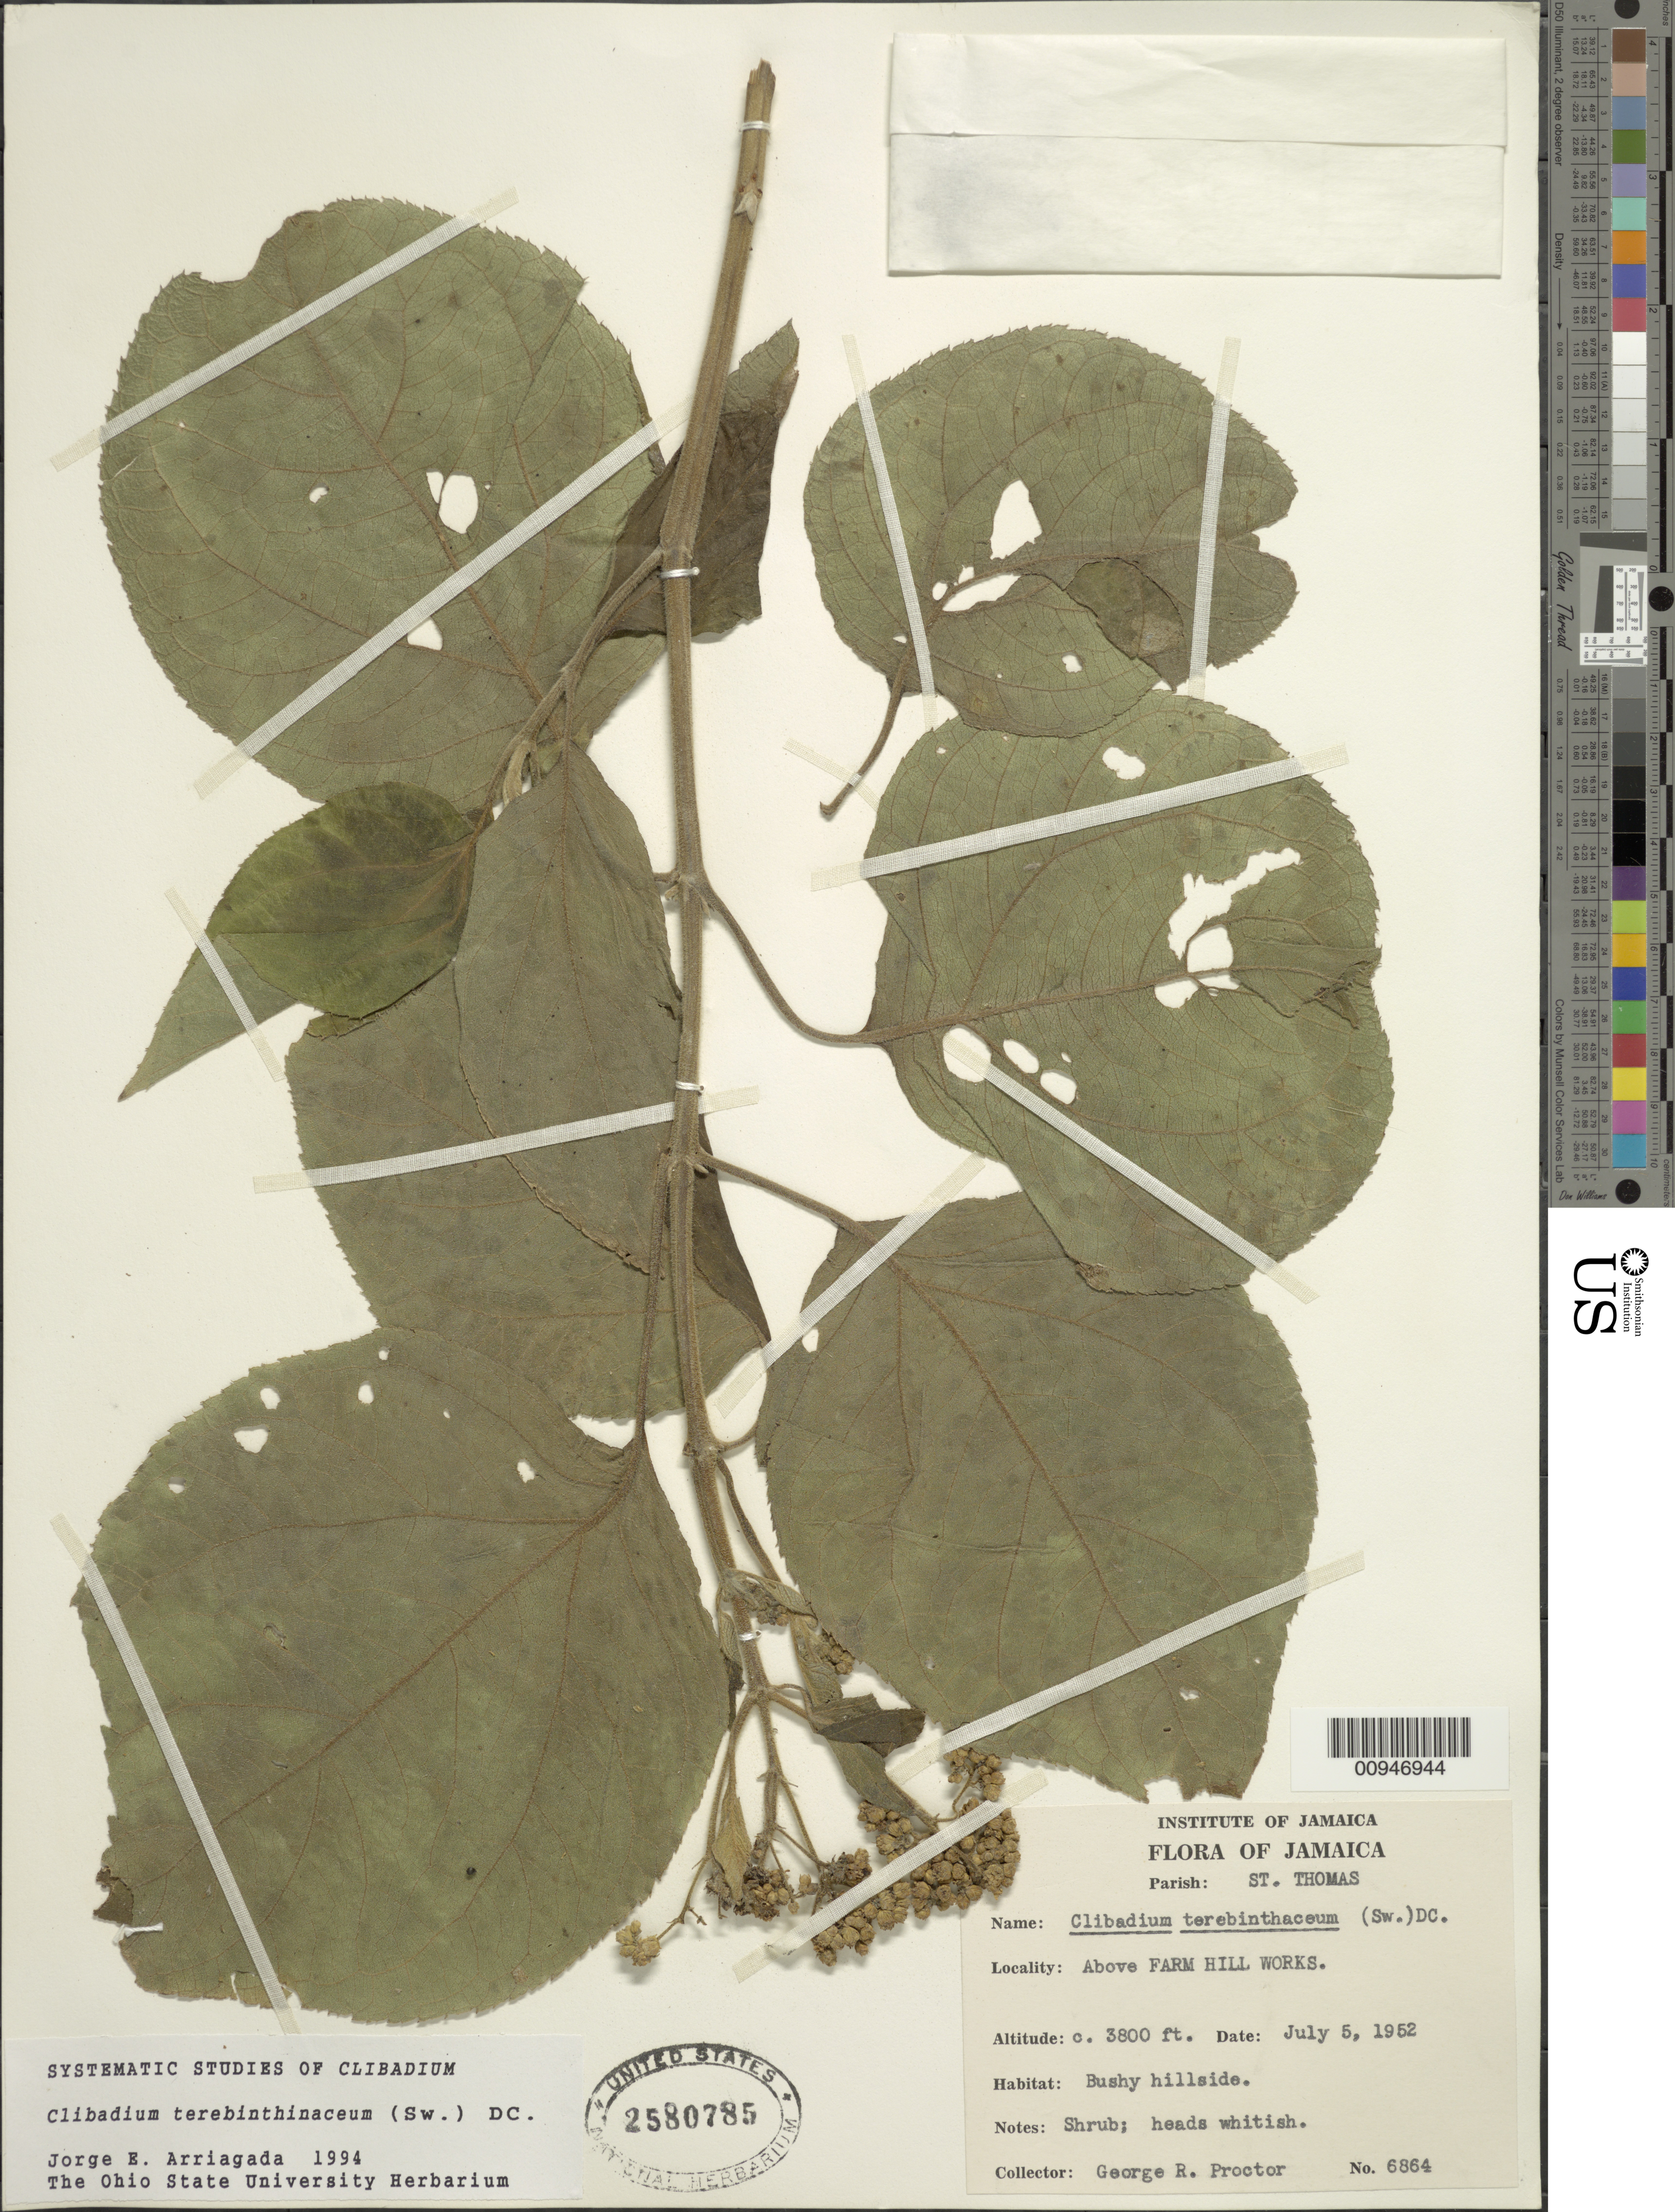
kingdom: Plantae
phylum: Tracheophyta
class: Magnoliopsida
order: Asterales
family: Asteraceae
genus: Clibadium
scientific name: Clibadium terebinthinaceum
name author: (Sw.) DC.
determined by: Arriagada, J. E.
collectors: G. R. Proctor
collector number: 6864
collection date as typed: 05 Jul 1952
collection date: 1952-07-05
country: Jamaica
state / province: Saint Thomas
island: Jamaica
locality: Above Farm Hill Works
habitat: Bushy hillside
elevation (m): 1158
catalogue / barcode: US 2580785